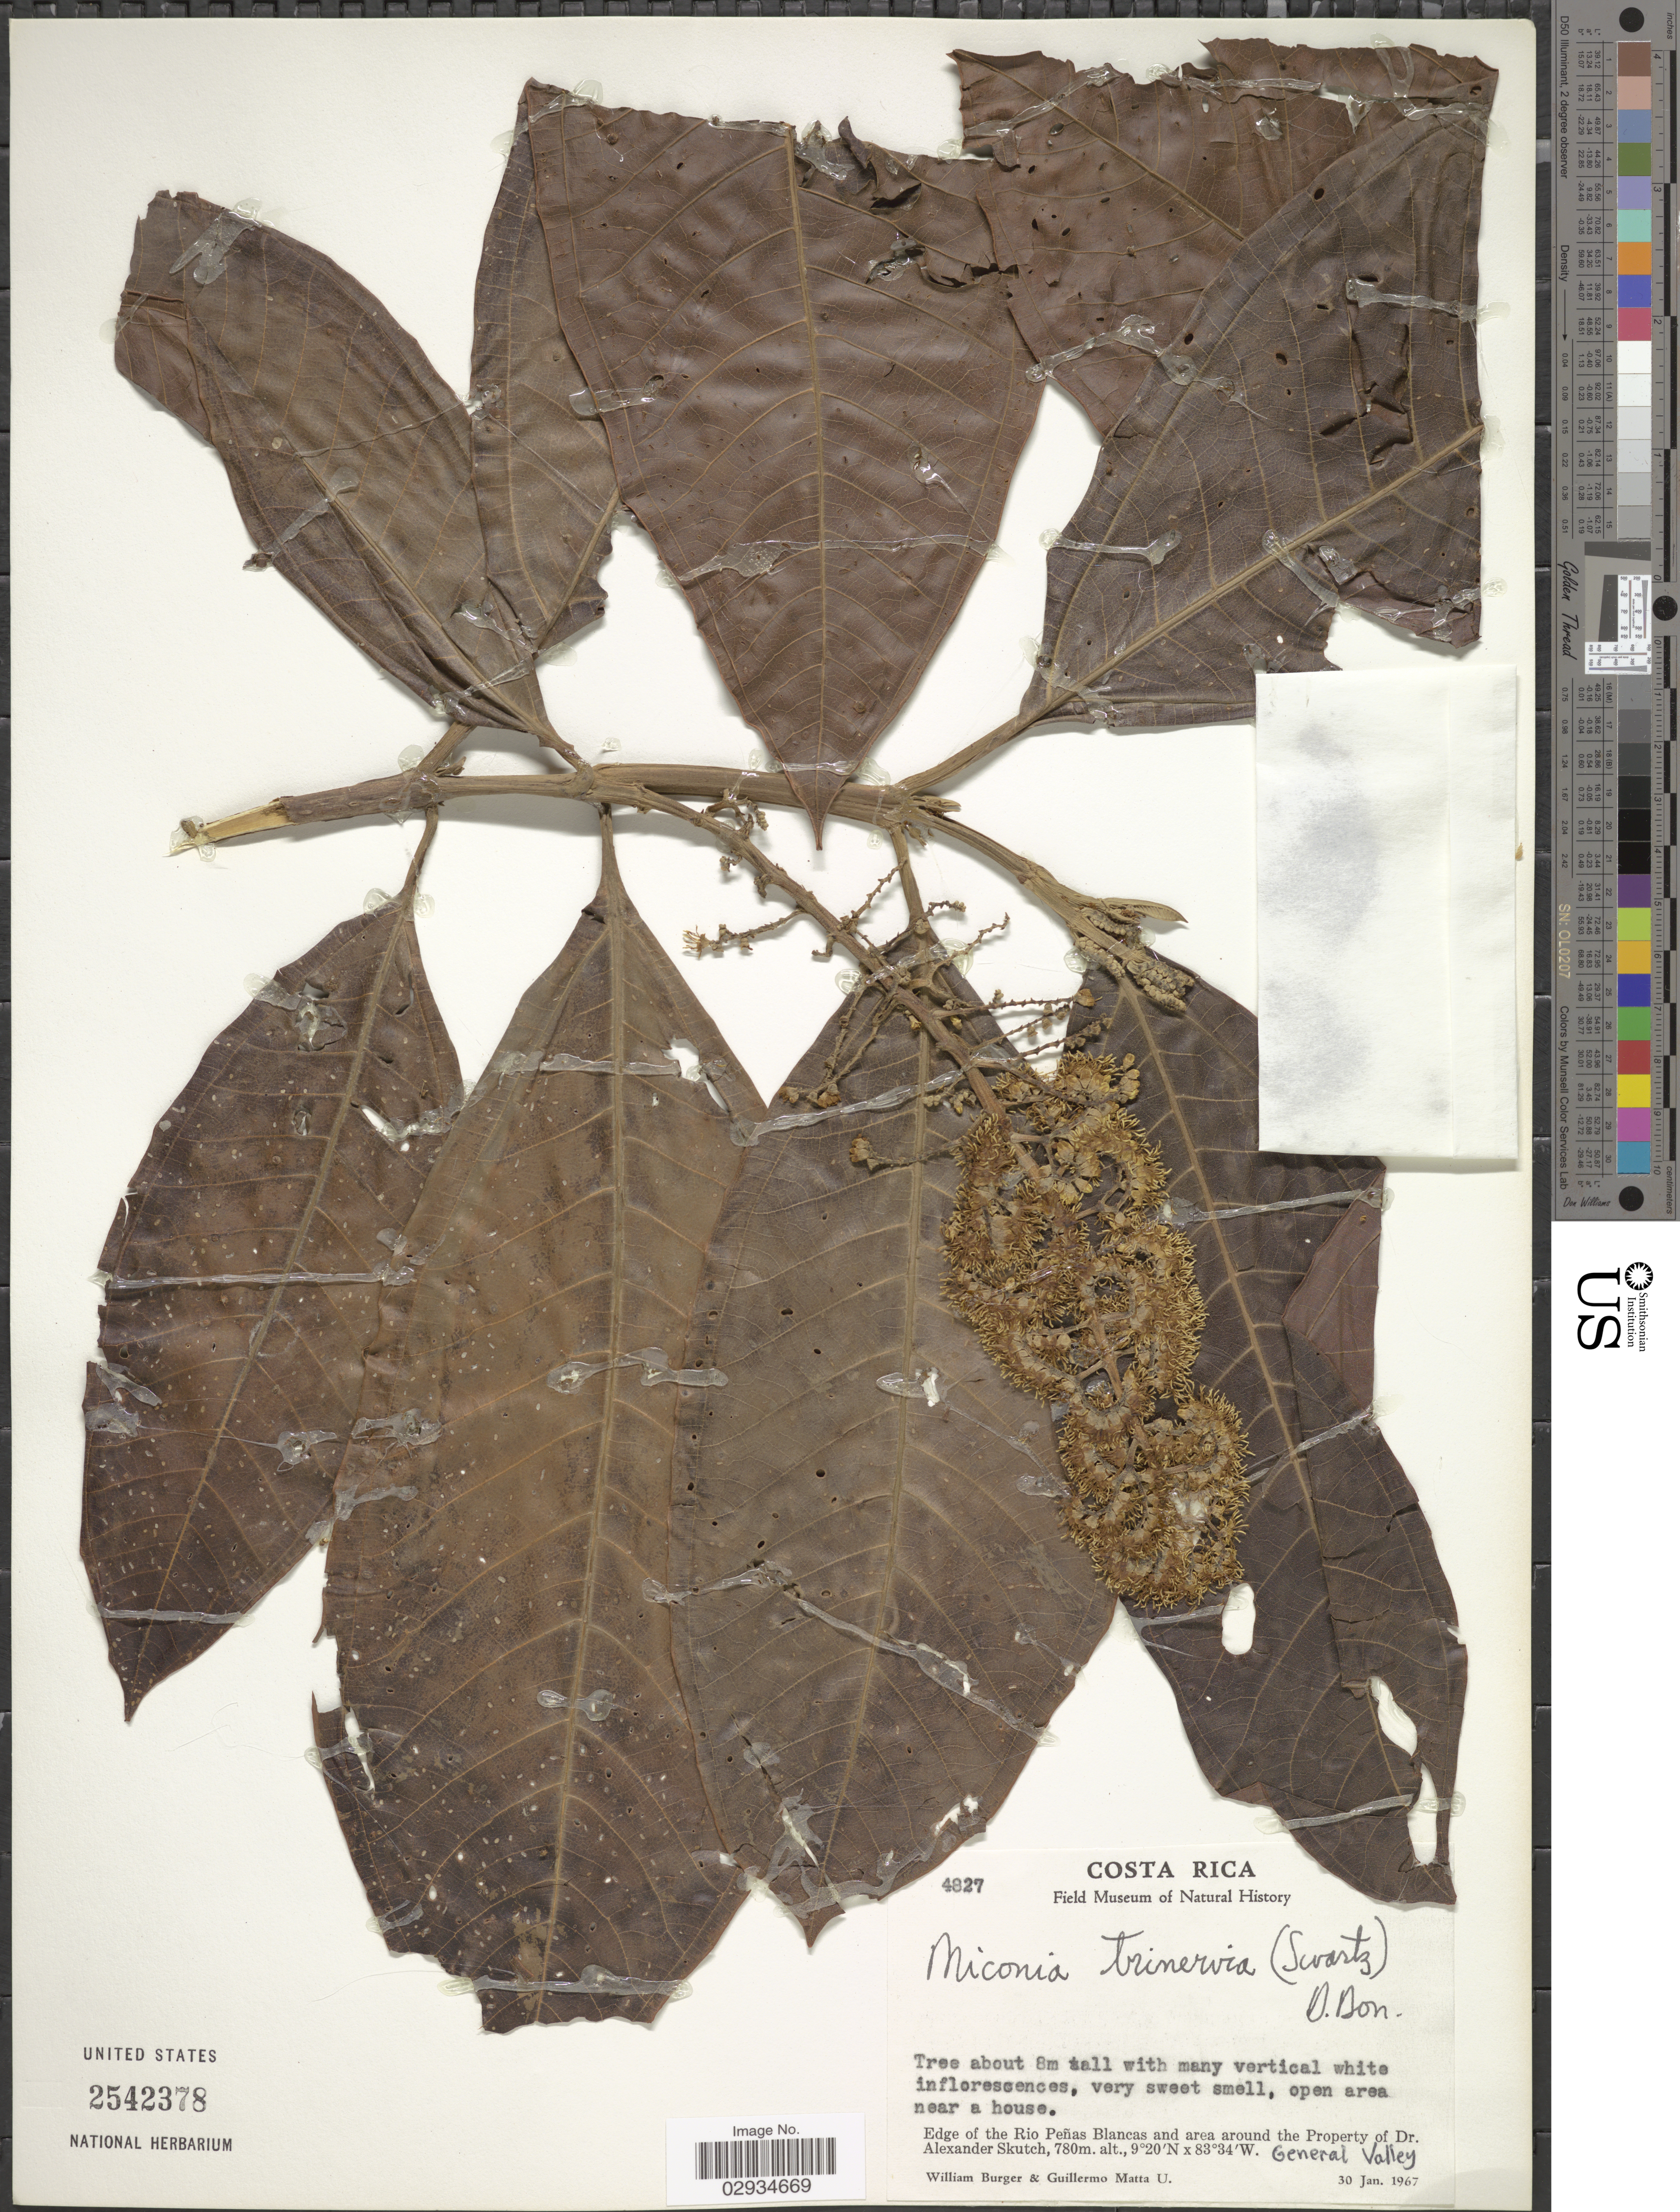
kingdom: Plantae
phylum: Tracheophyta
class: Magnoliopsida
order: Myrtales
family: Melastomataceae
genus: Miconia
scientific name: Miconia trinervia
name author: (Sw.) D. Don ex Loudon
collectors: W. Burger & G. Matta U.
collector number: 4827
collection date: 1967-01-30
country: Costa Rica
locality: Edge of the Rio Peñas Blancas and area around the Property of Dr. Alexander Skutch. General Valley.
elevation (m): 780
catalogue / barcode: US 2542378